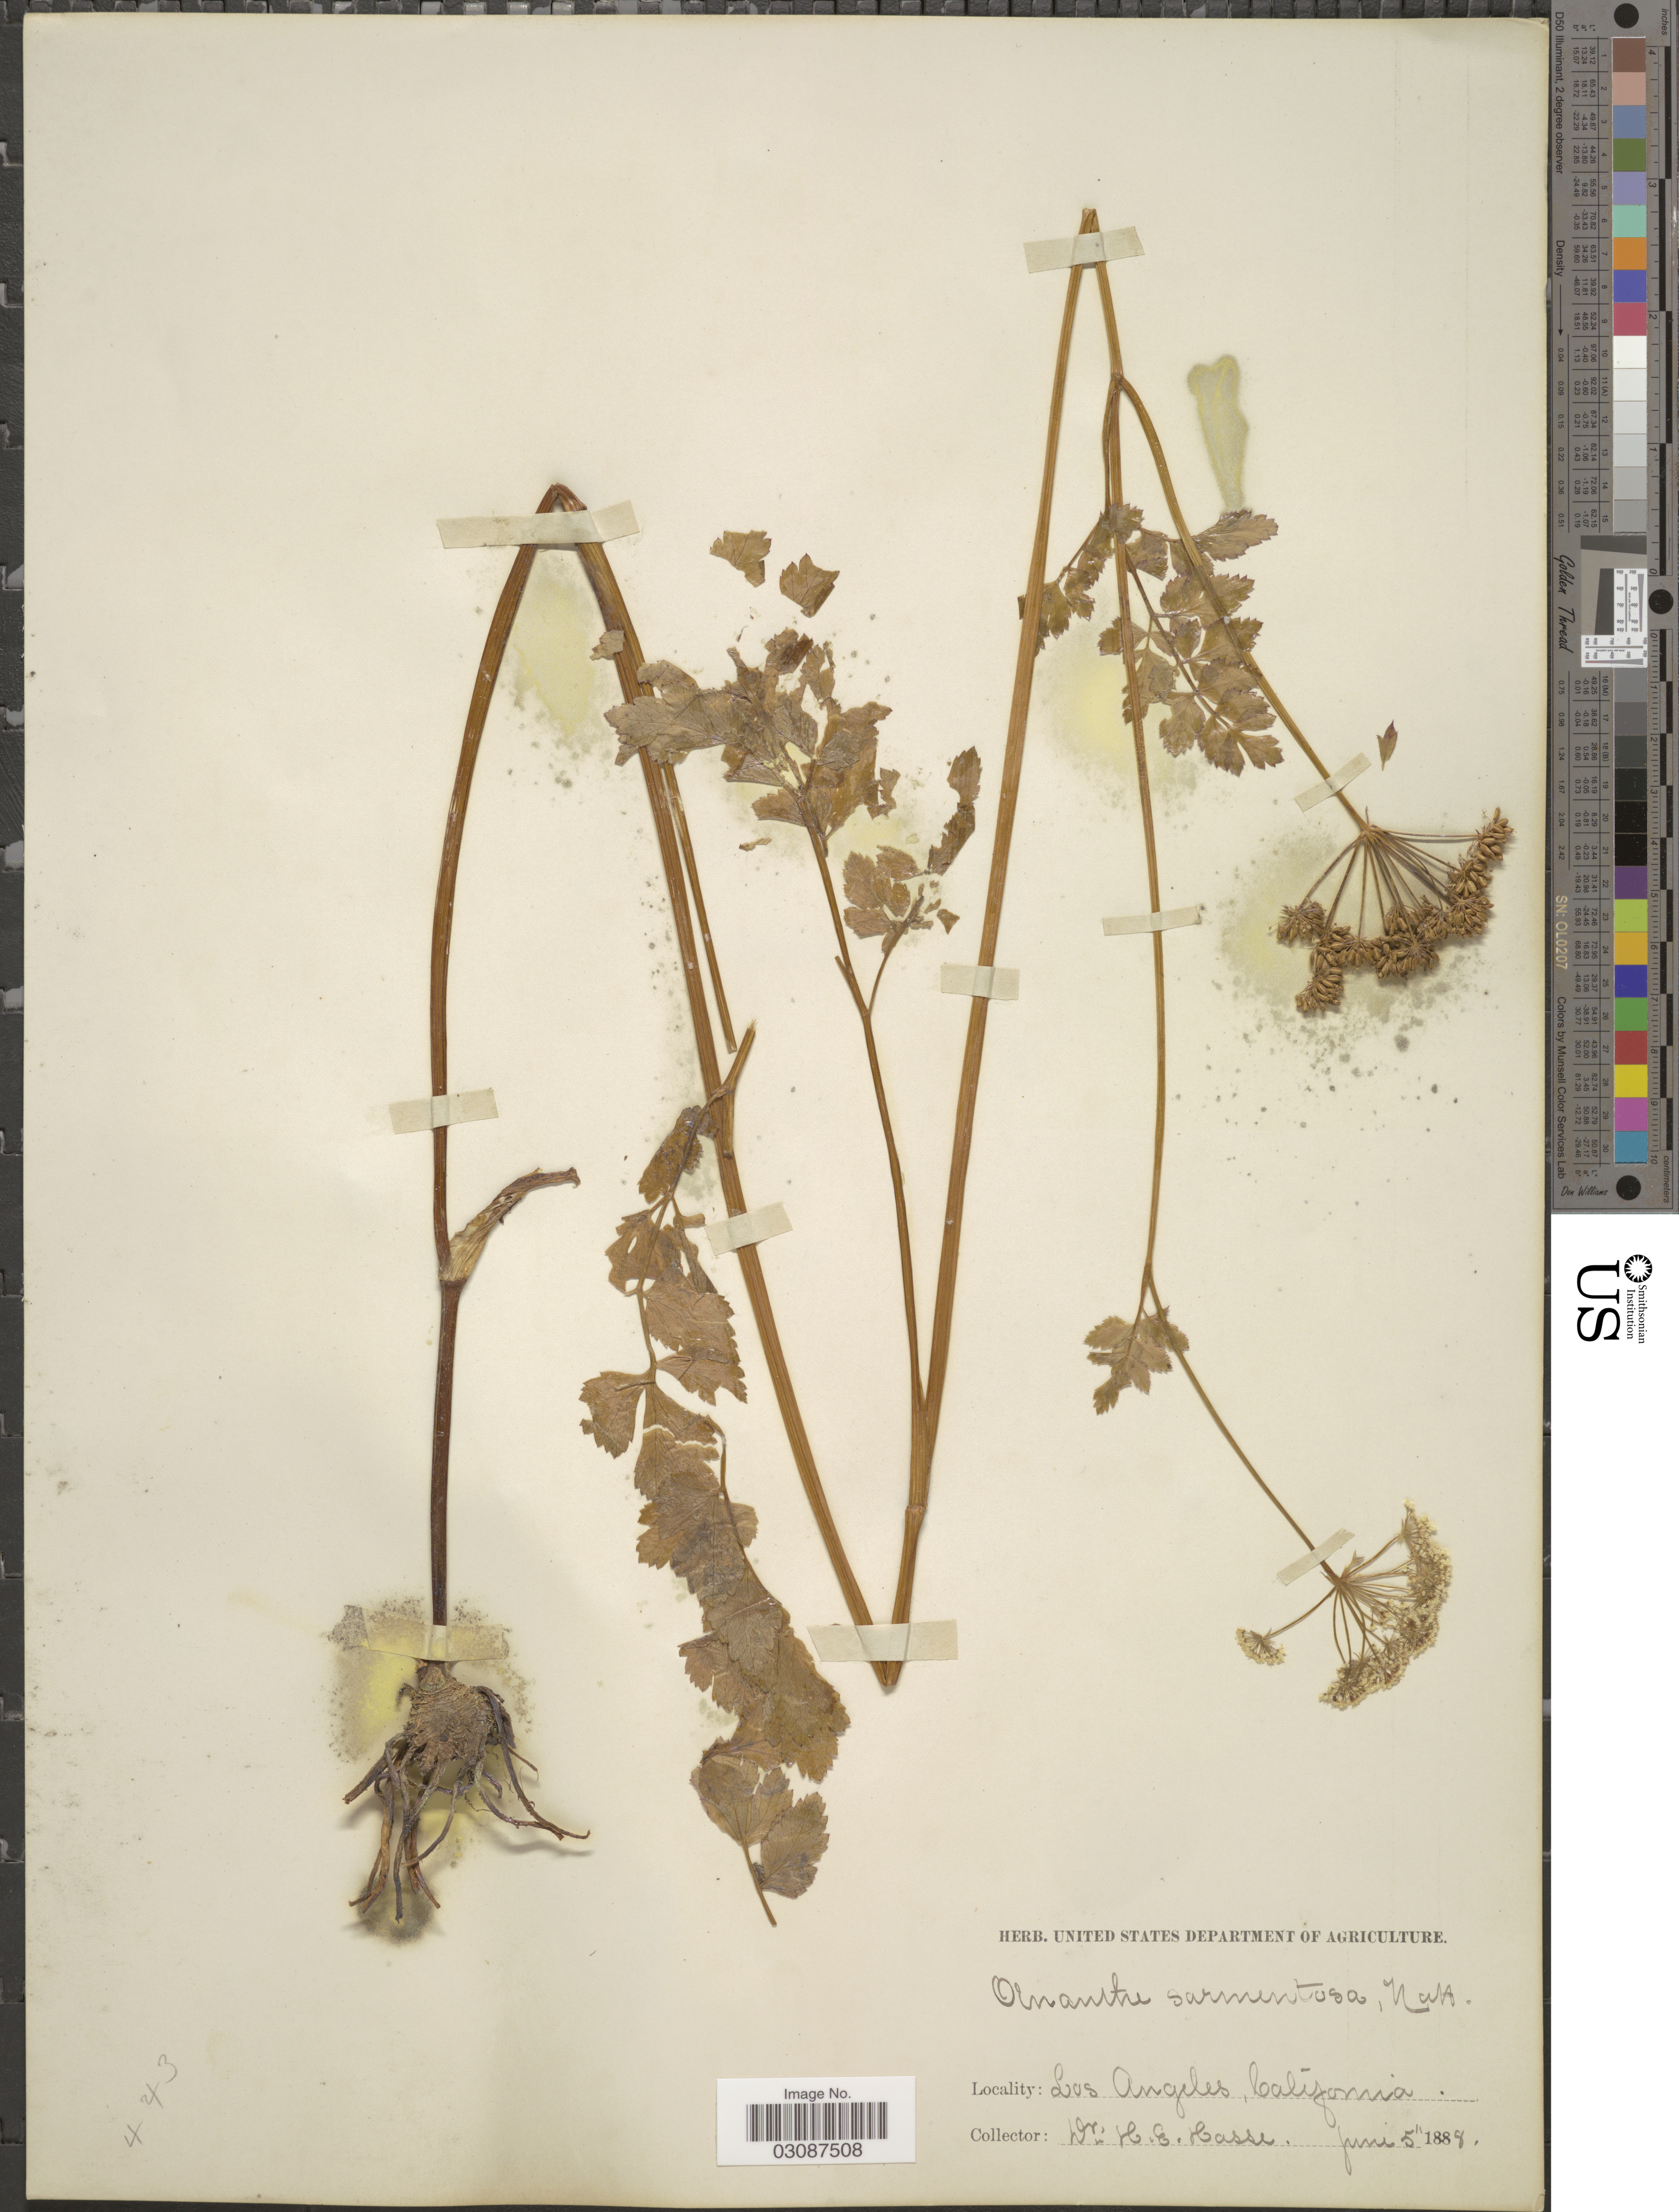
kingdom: Plantae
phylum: Tracheophyta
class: Magnoliopsida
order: Apiales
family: Apiaceae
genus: Oenanthe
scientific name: Oenanthe californica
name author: S. Watson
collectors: H. E. Hasse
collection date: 1888-06-05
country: United States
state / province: California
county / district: Los Angeles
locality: Los Angeles.